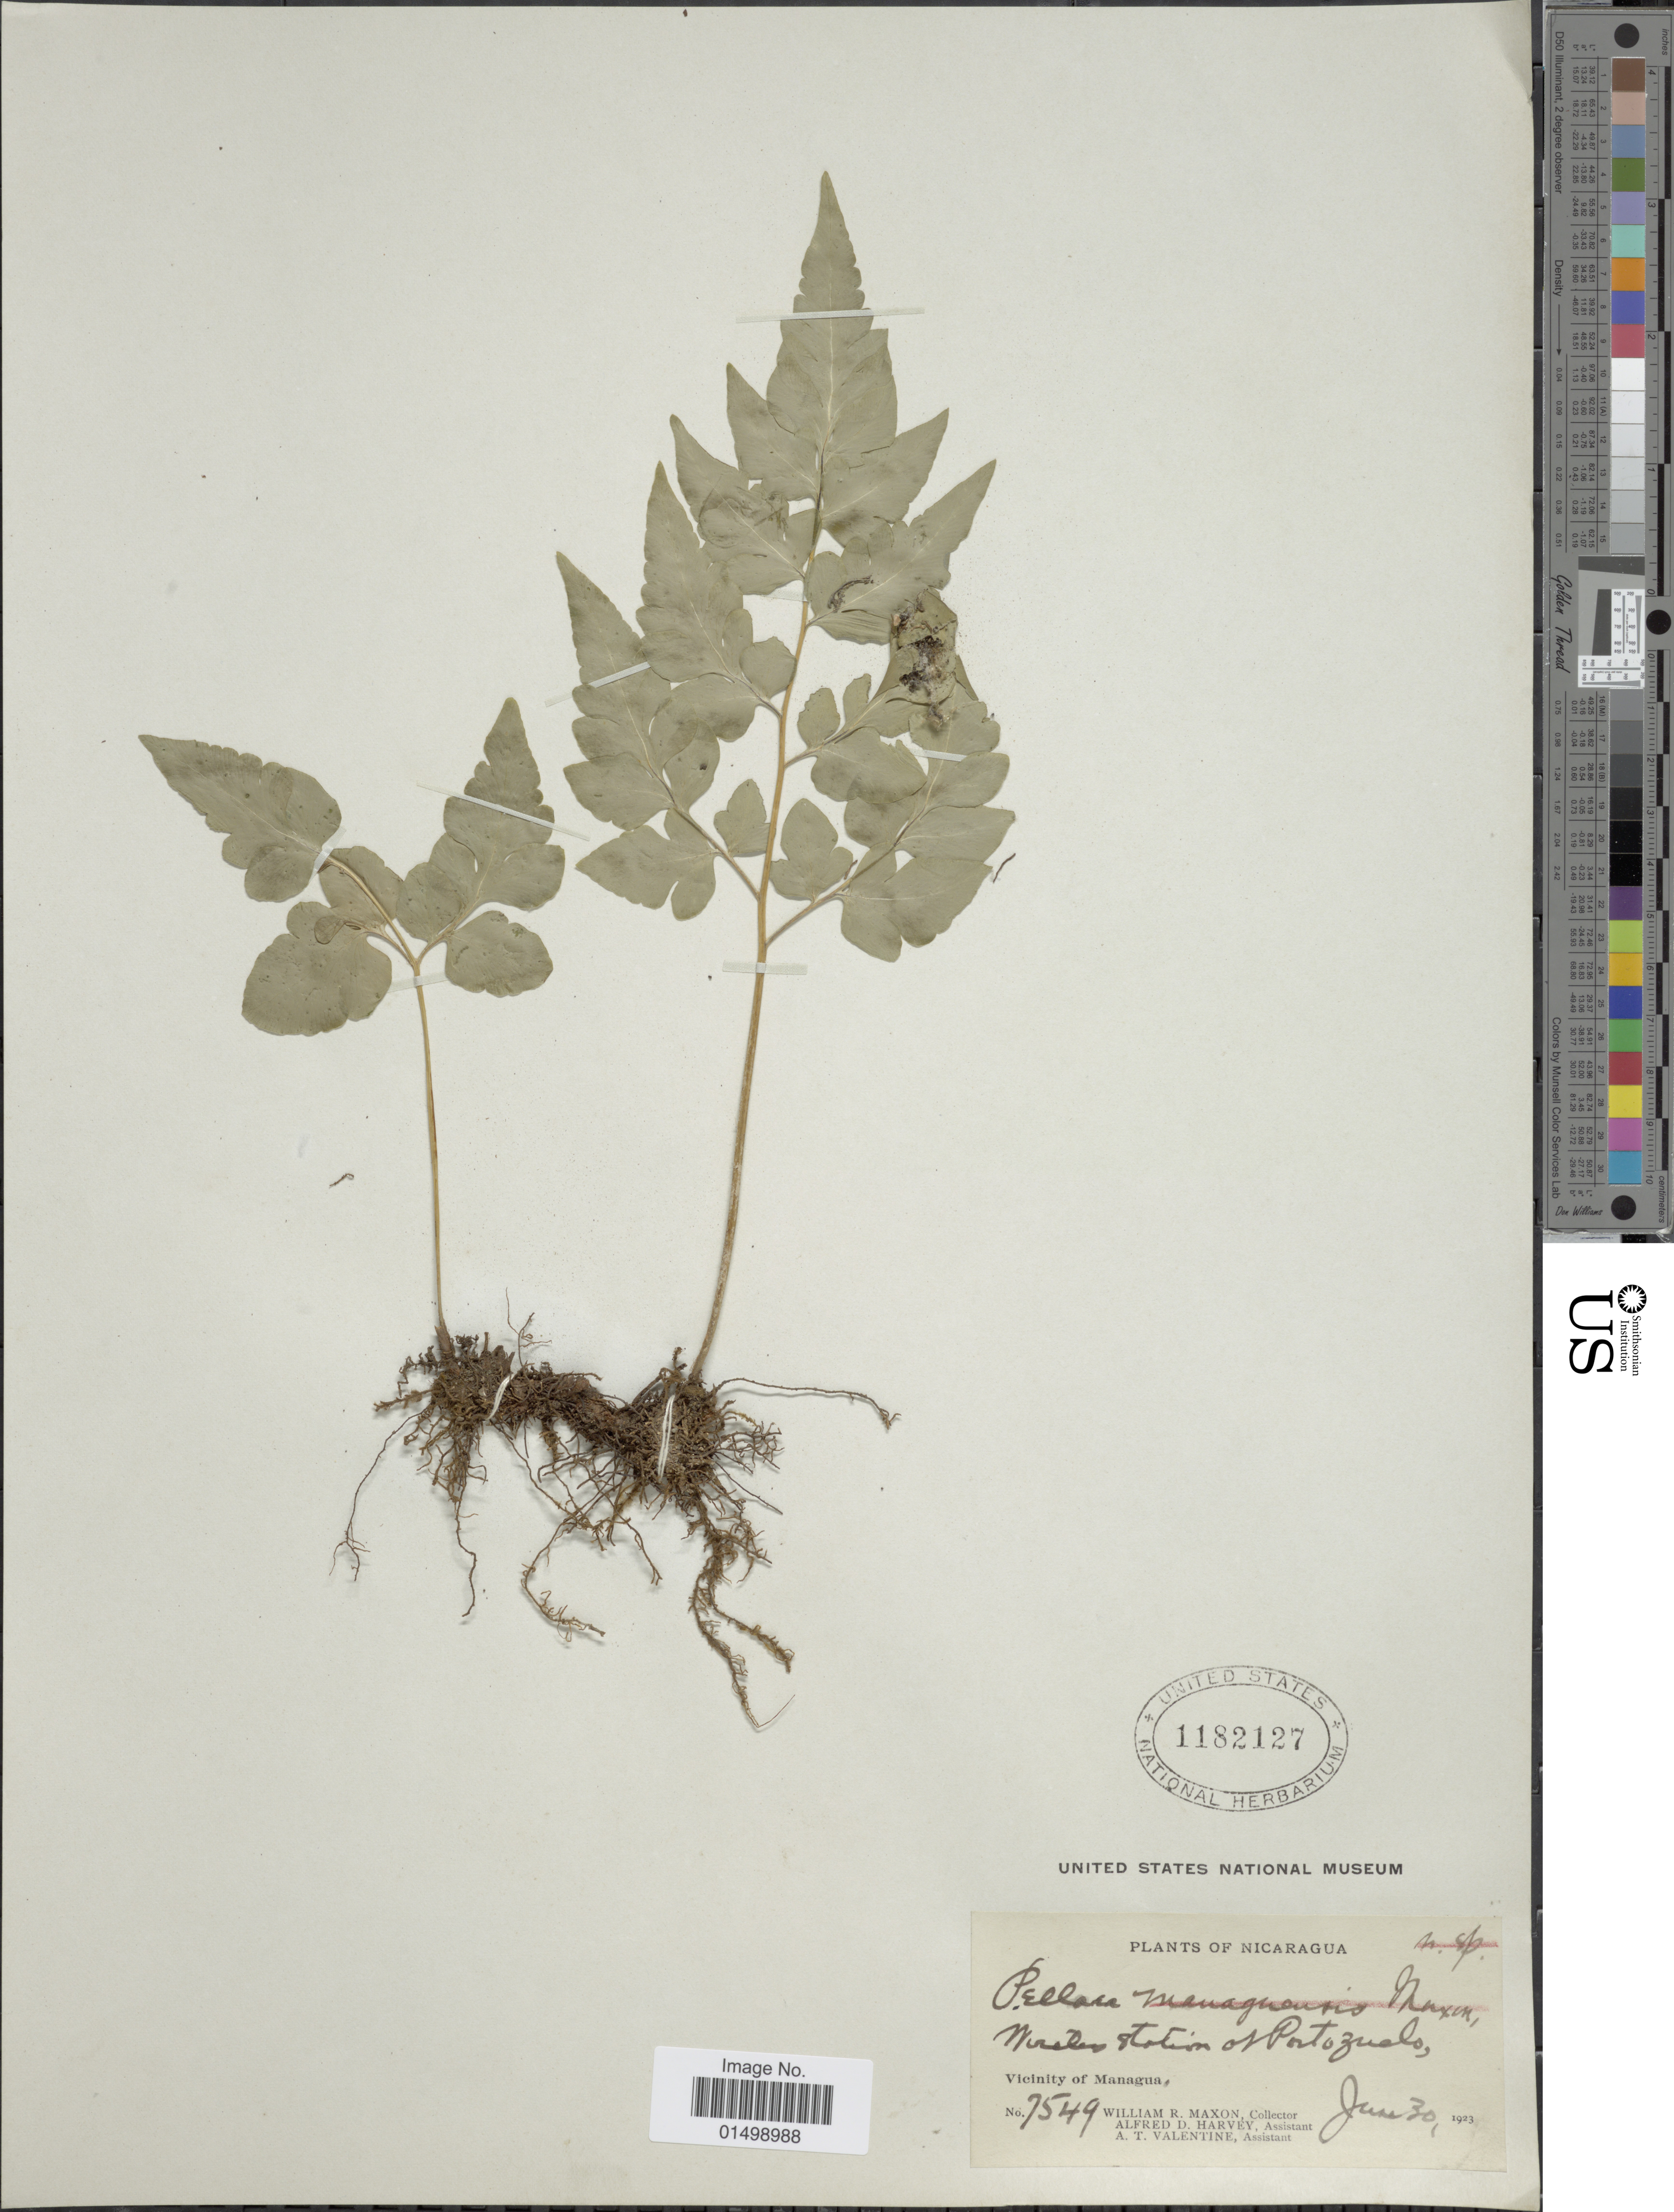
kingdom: Plantae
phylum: Tracheophyta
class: Polypodiopsida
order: Polypodiales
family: Pteridaceae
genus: Cheilanthes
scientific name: Cheilanthes sp.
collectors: W. R. Maxon, A. D. Harvey & A. Valentine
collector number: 7549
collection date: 1923-06-30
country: Nicaragua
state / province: Managua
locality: station of Portezuelo Vicinity of Managua.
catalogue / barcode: US 1182127